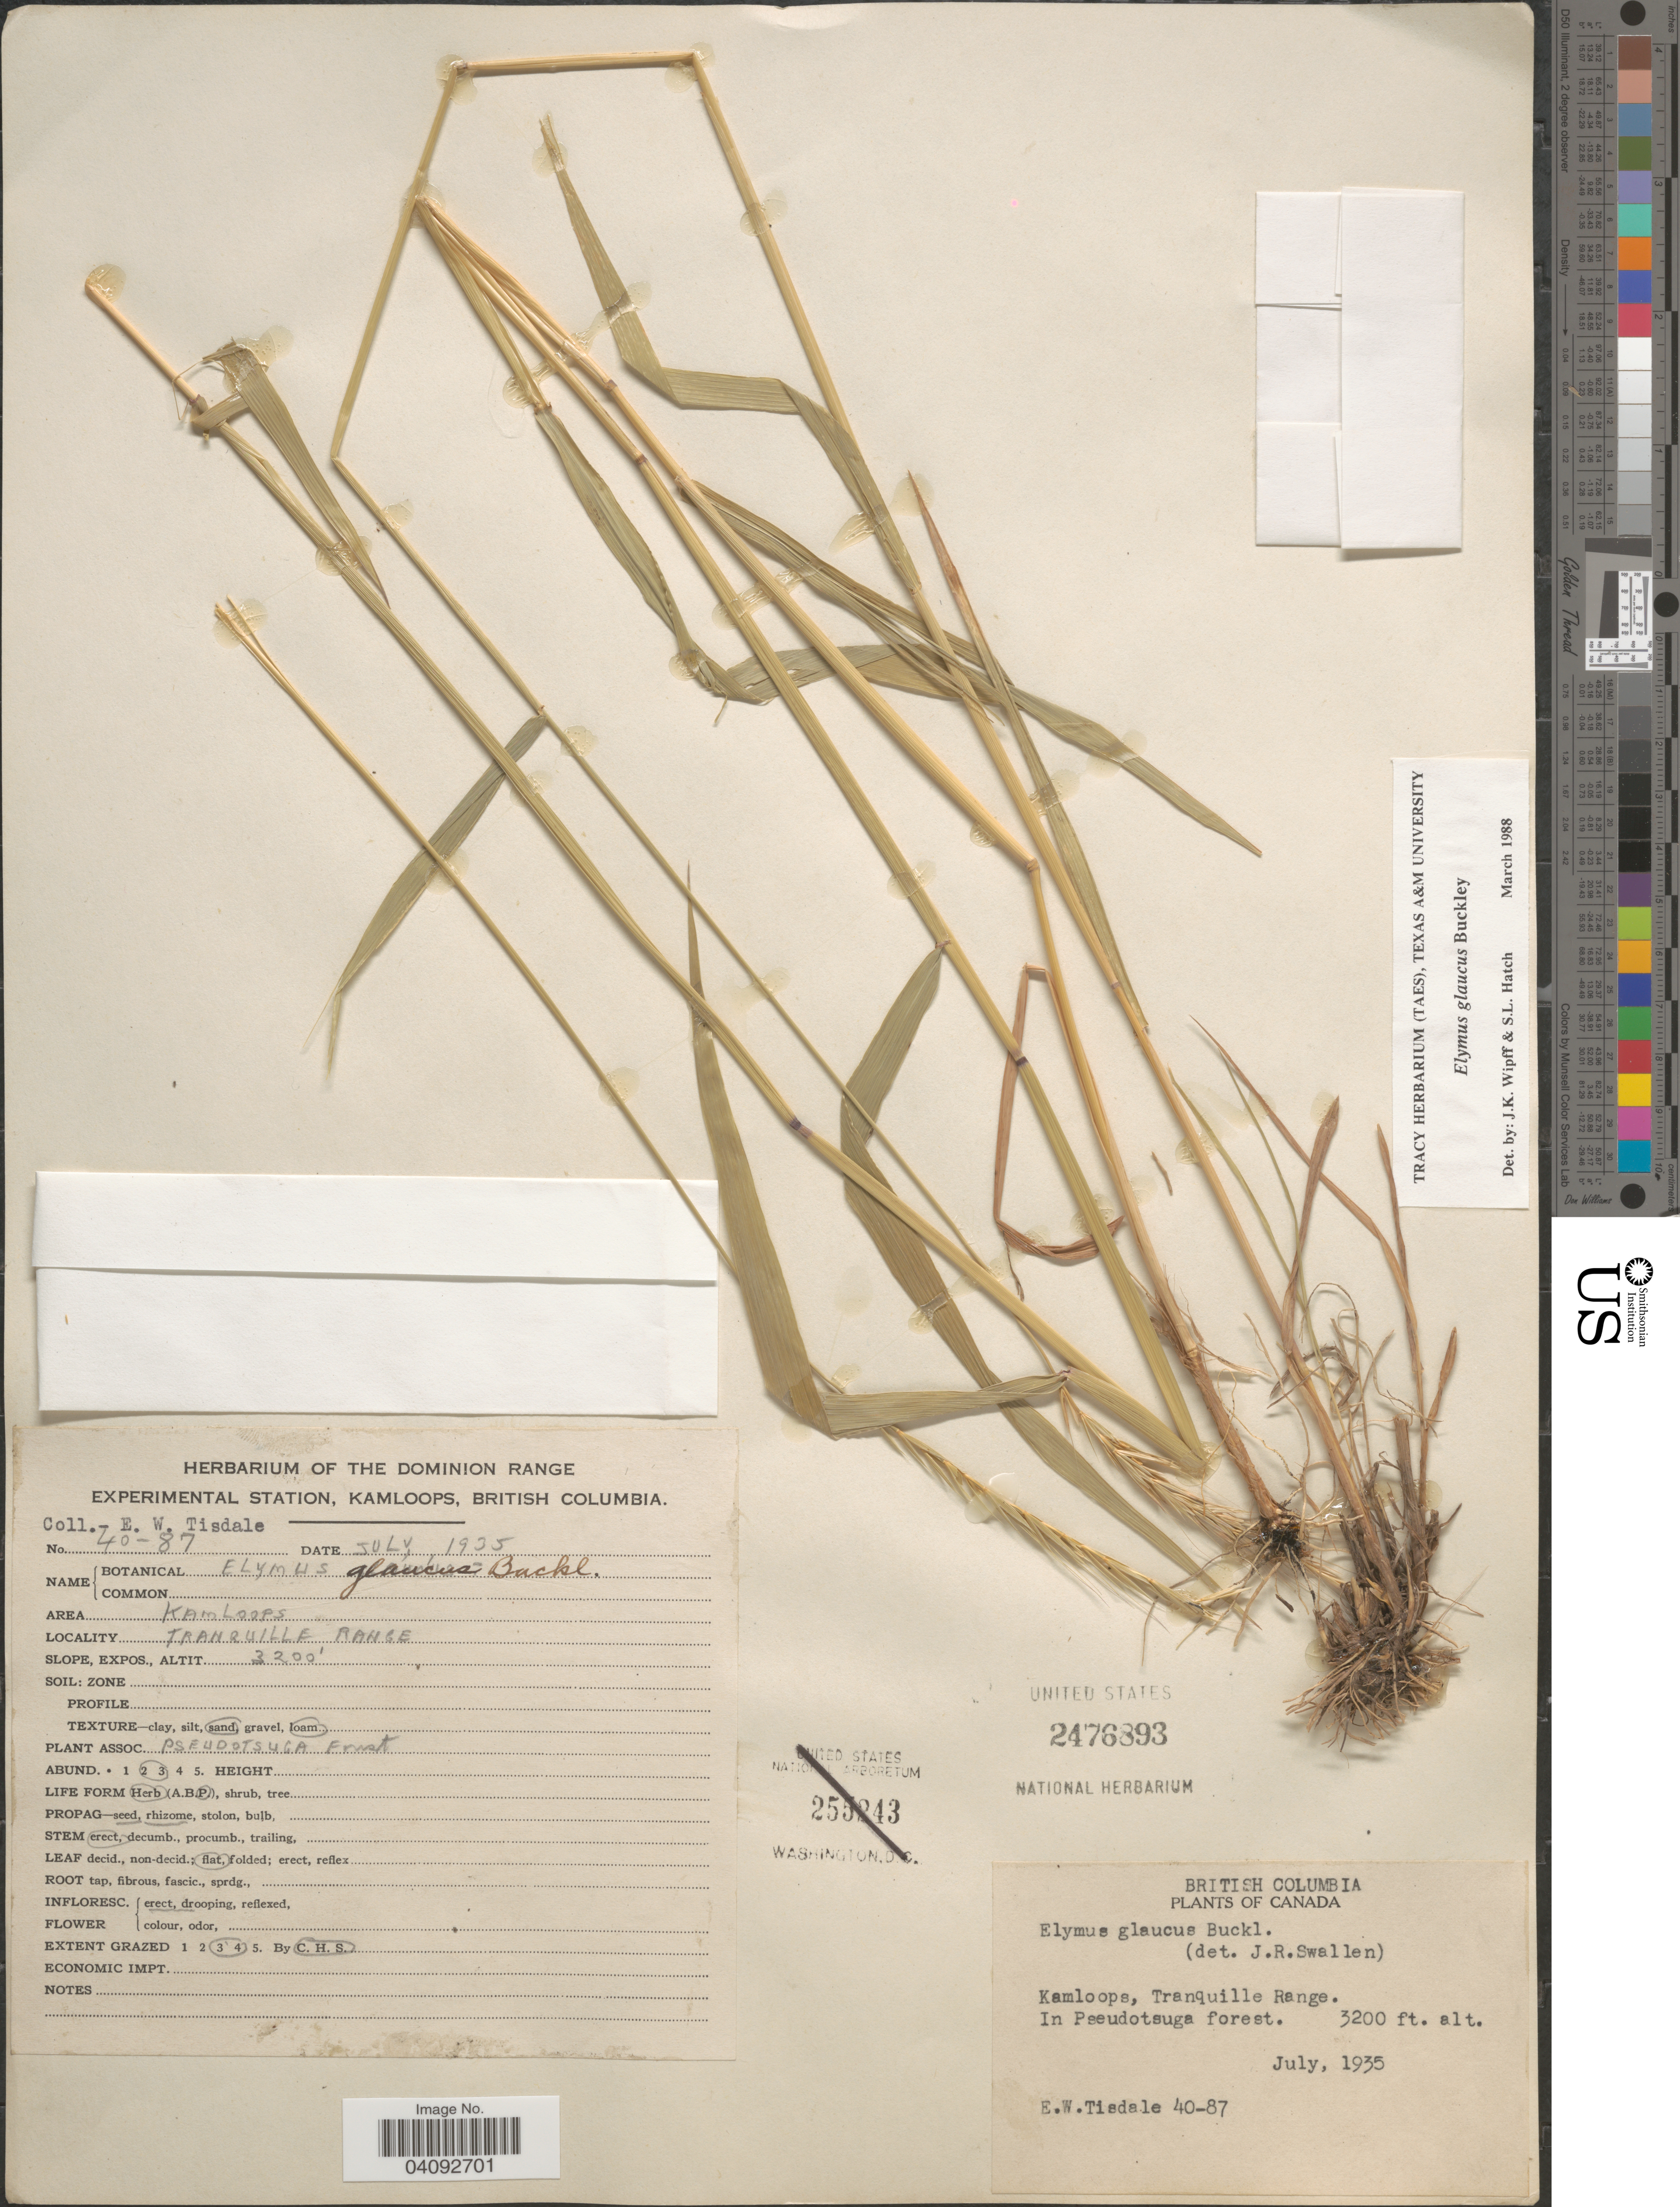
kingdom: Plantae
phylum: Tracheophyta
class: Liliopsida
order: Poales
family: Poaceae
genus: Elymus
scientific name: Elymus glabriflorus var. glabriflorus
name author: (Vasey ex L.H. Dewey) Scribn. & C.R. Ball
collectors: E. Tisdale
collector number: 40-87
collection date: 1935-07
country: Canada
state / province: British Columbia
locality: Kamloops, Tranquille Range. In Pseudotsuga forest.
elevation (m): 975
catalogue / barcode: US 2476893